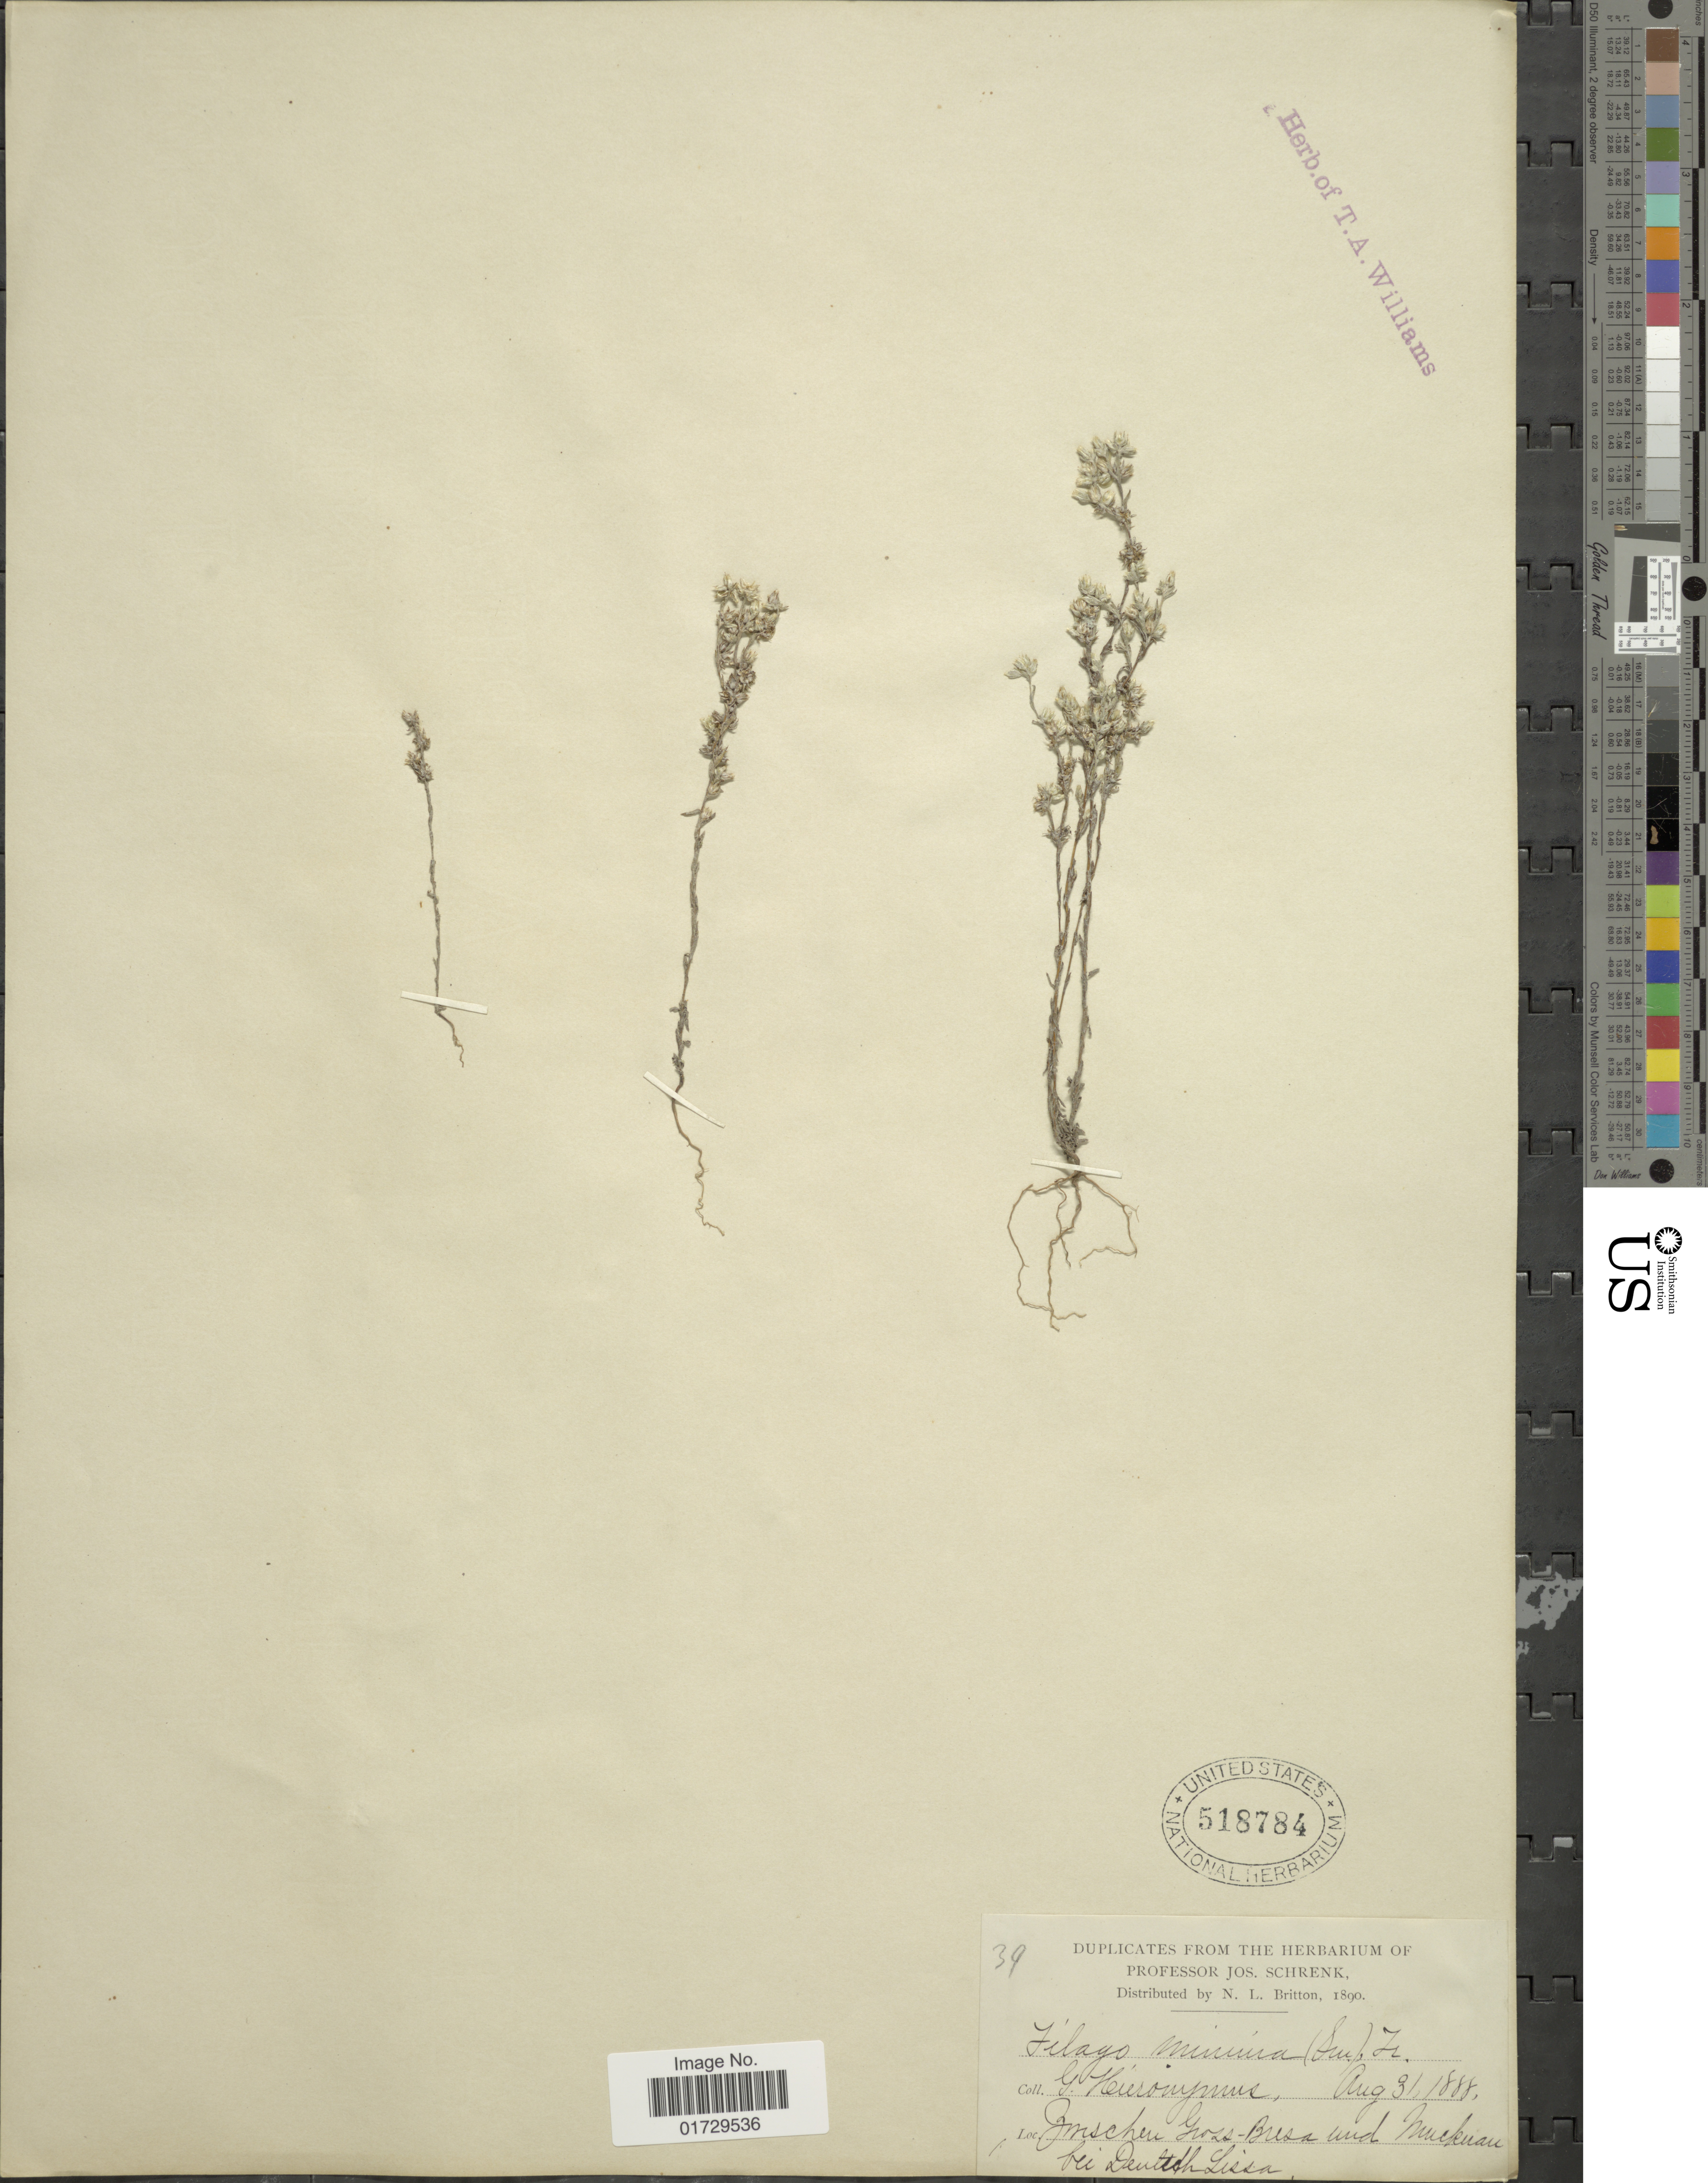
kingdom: Plantae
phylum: Tracheophyta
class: Magnoliopsida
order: Asterales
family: Asteraceae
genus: Filago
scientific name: Filago minima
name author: (Sm.) Pers.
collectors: G. H. Hieronymus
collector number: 39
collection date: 1888-08-31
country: Poland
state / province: Dolnoslaskie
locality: Jmscheu Gross-Bresa und Muckuau bei Deutsch Lissa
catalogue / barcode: US 518784